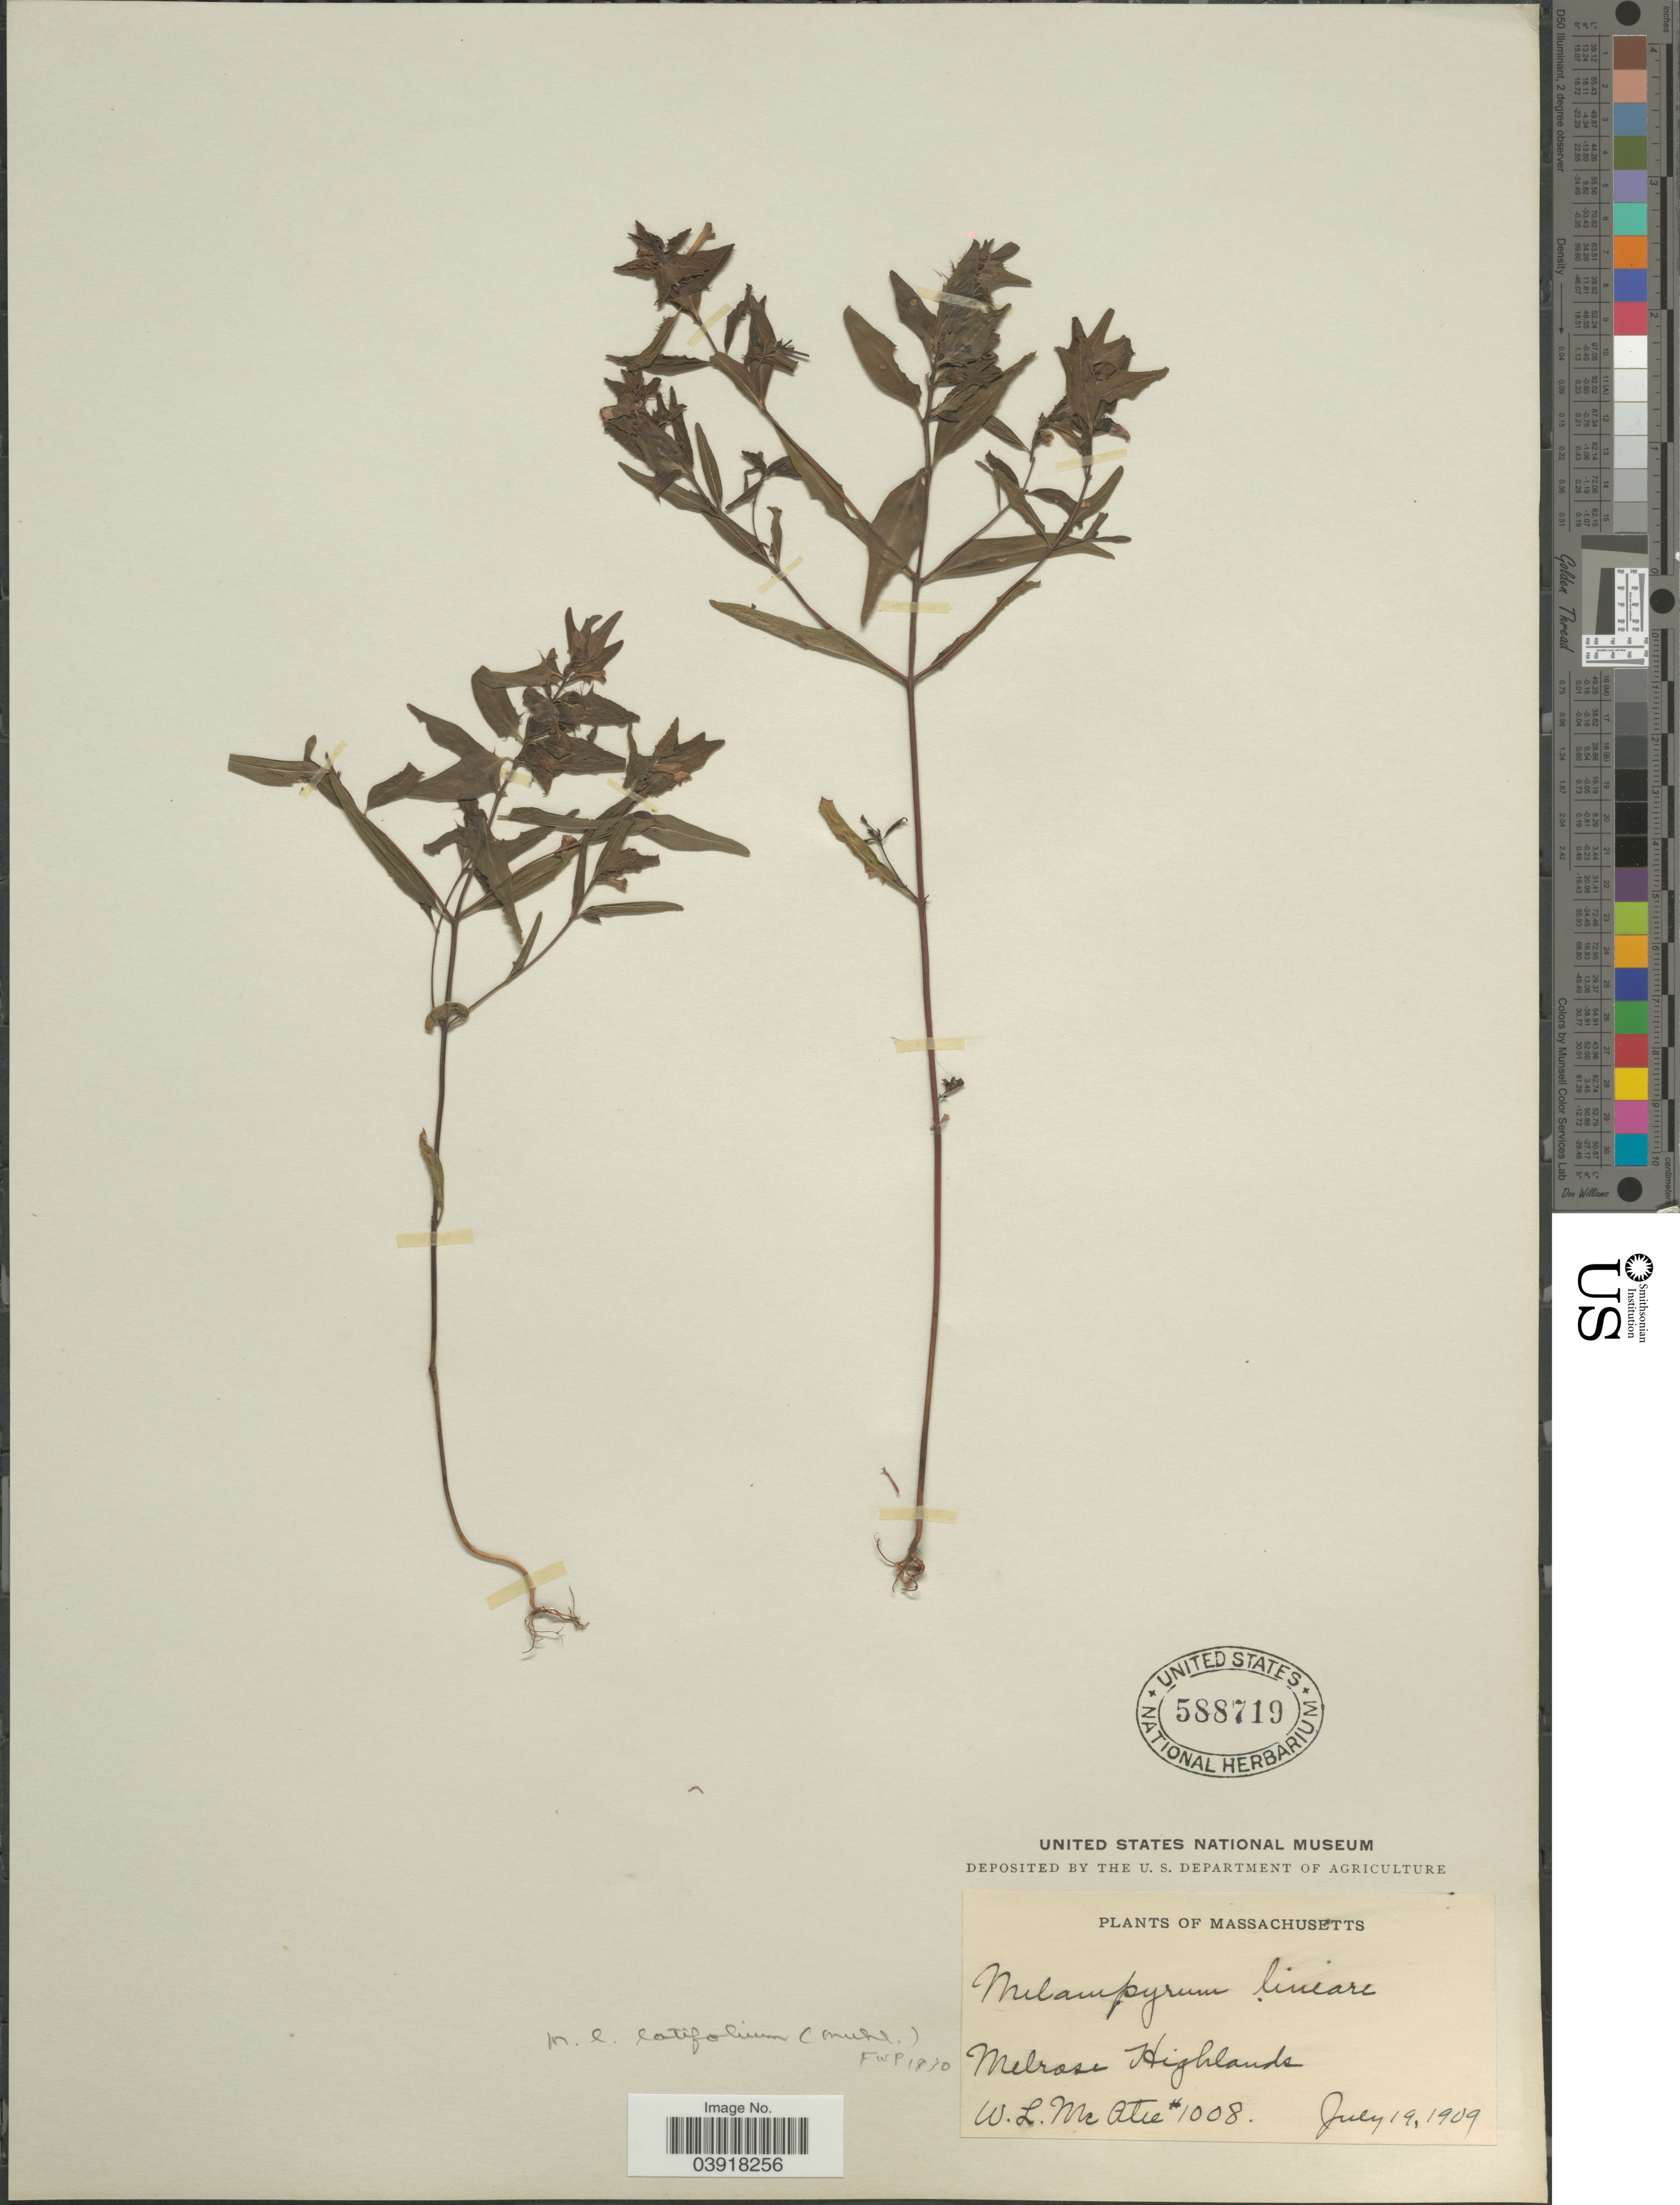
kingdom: Plantae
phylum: Tracheophyta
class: Magnoliopsida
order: Lamiales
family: Orobanchaceae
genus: Melampyrum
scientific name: Melampyrum lineare var. latifolium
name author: (Muhl.) P. Beauv.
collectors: W. McAtee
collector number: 1008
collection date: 1909-07-19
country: United States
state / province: Massachusetts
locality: Melrose Highlands.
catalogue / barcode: US 588719